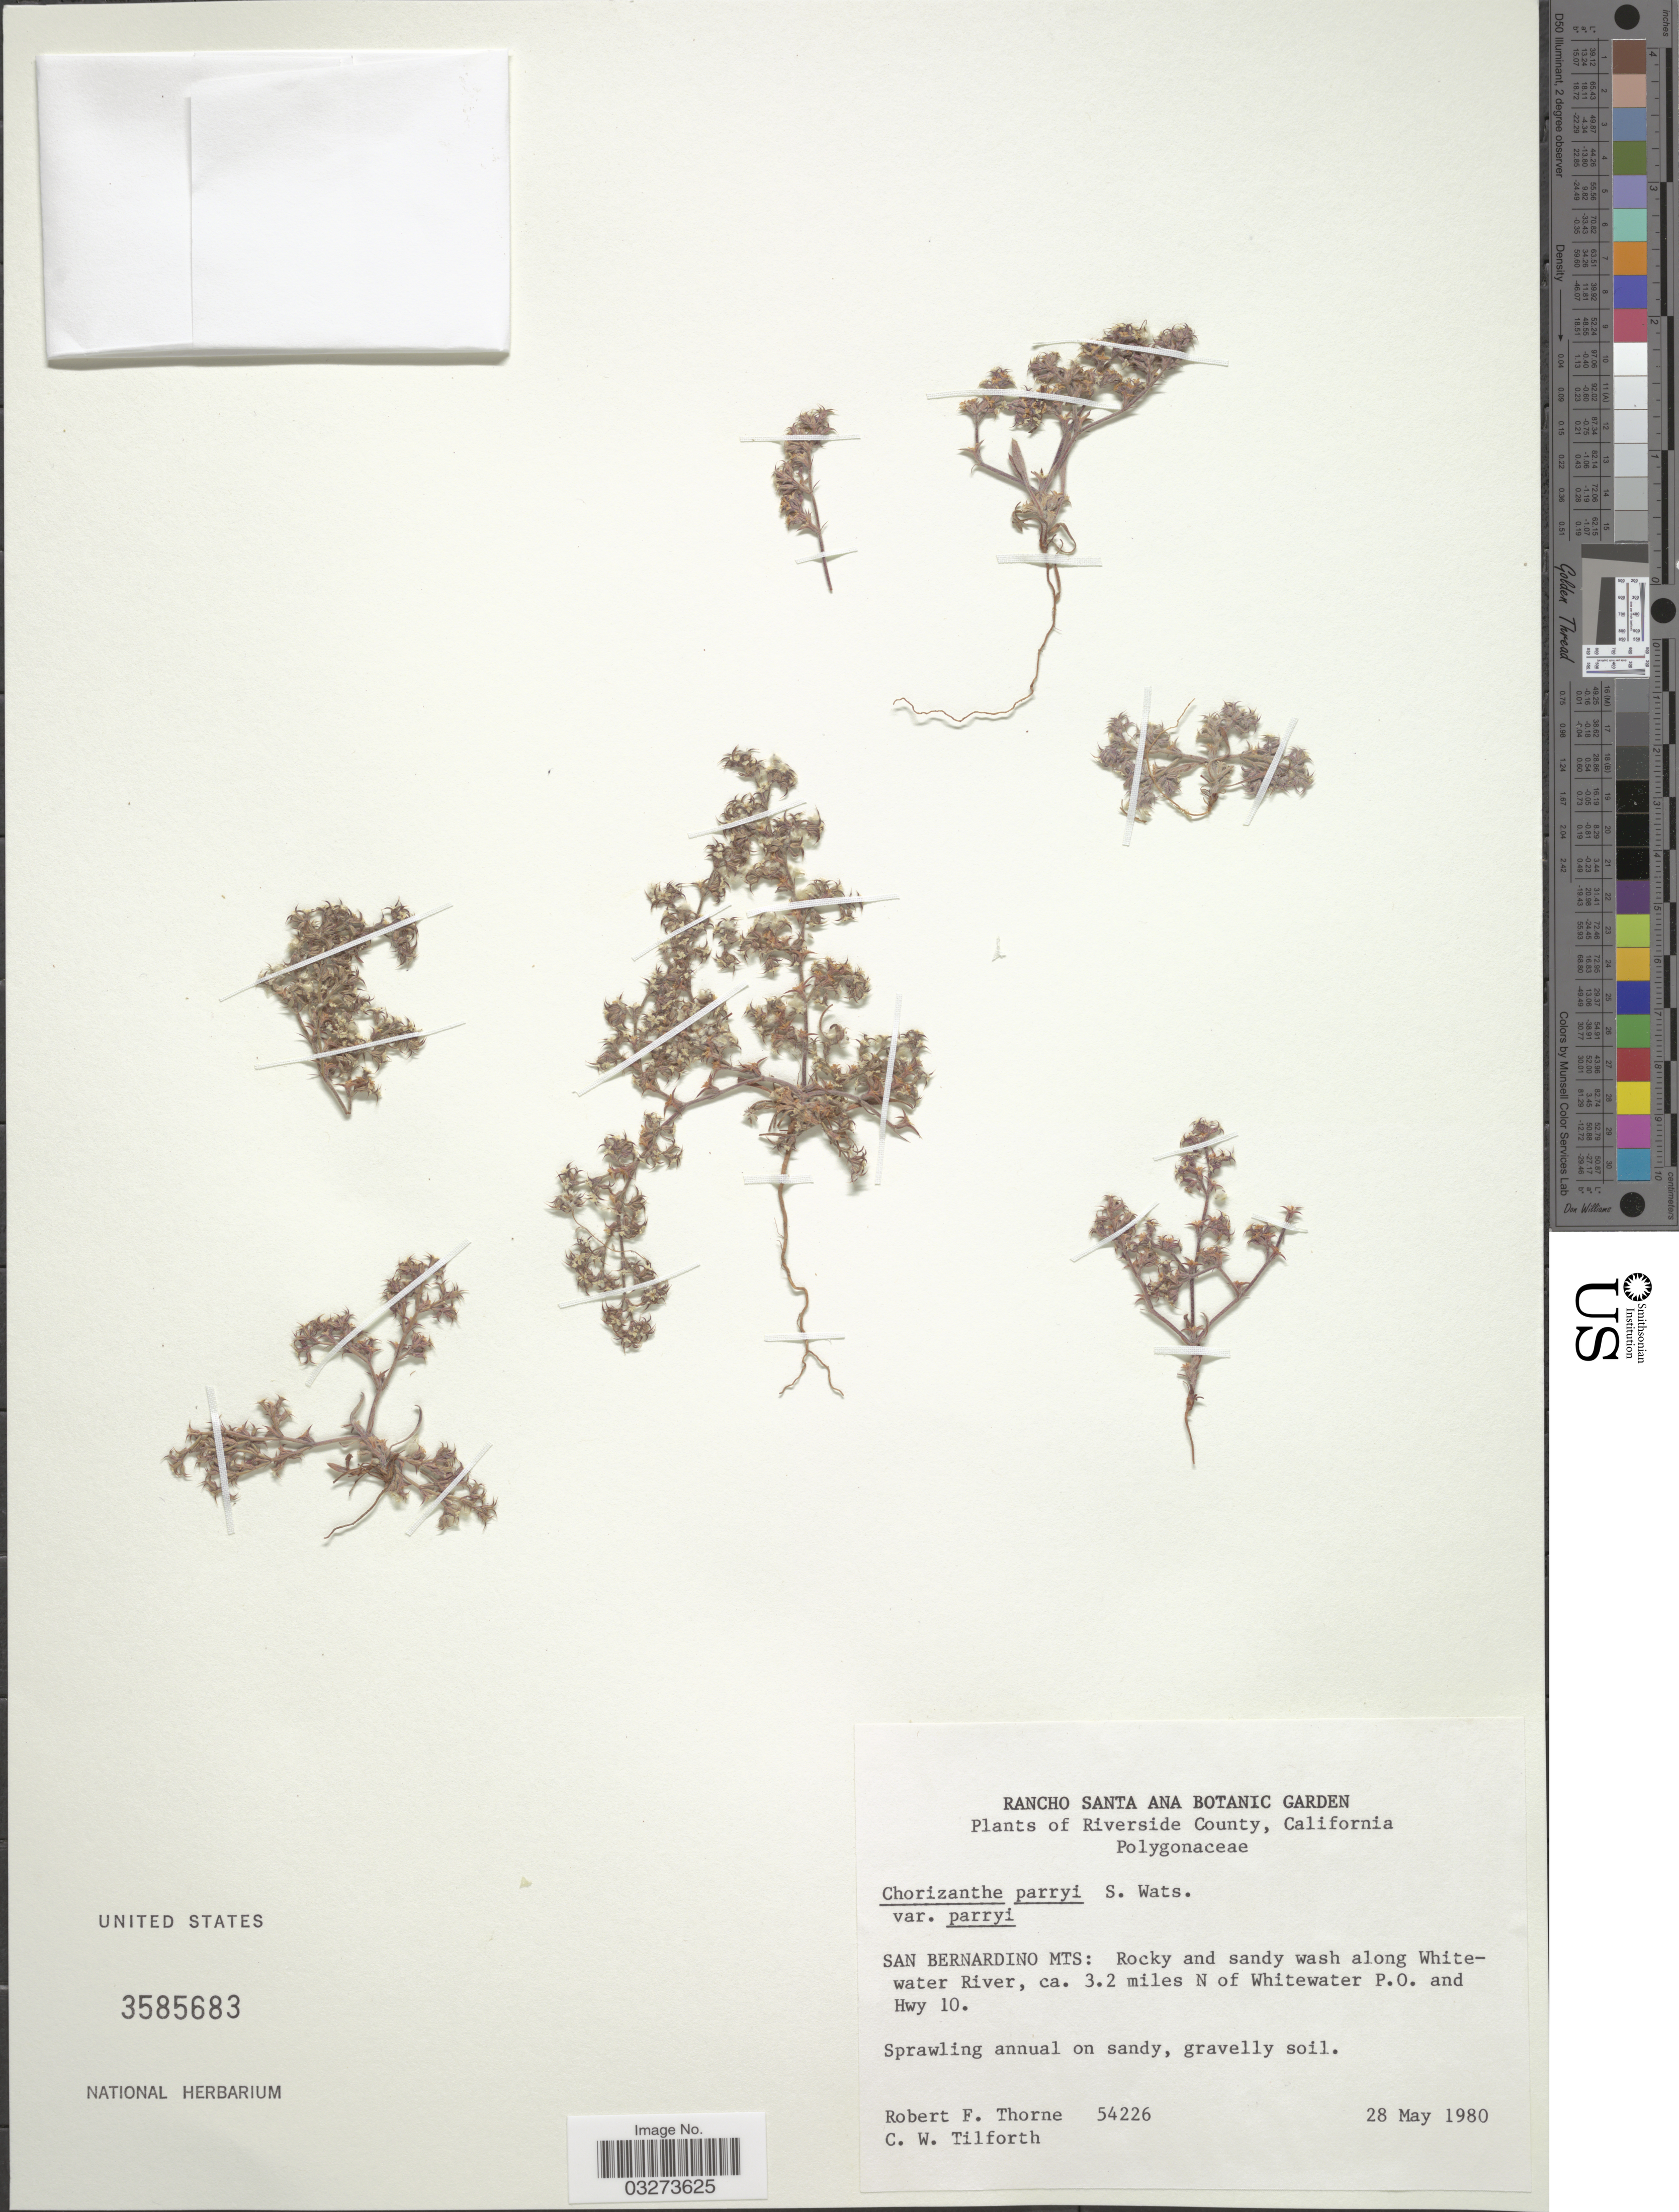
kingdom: Plantae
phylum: Tracheophyta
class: Magnoliopsida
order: Caryophyllales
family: Polygonaceae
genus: Chorizanthe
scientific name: Chorizanthe parryi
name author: S. Watson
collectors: R. F. Thorne & C. Tilforth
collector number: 54226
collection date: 1980-05-28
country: United States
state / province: California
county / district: Riverside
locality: Riverside County, San Bernardino Mts: Rocky and sandy wash along Whitewater River, ca. 3.2 miles N of Whitewater P.O. and Hwy 10.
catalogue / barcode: US 3585683